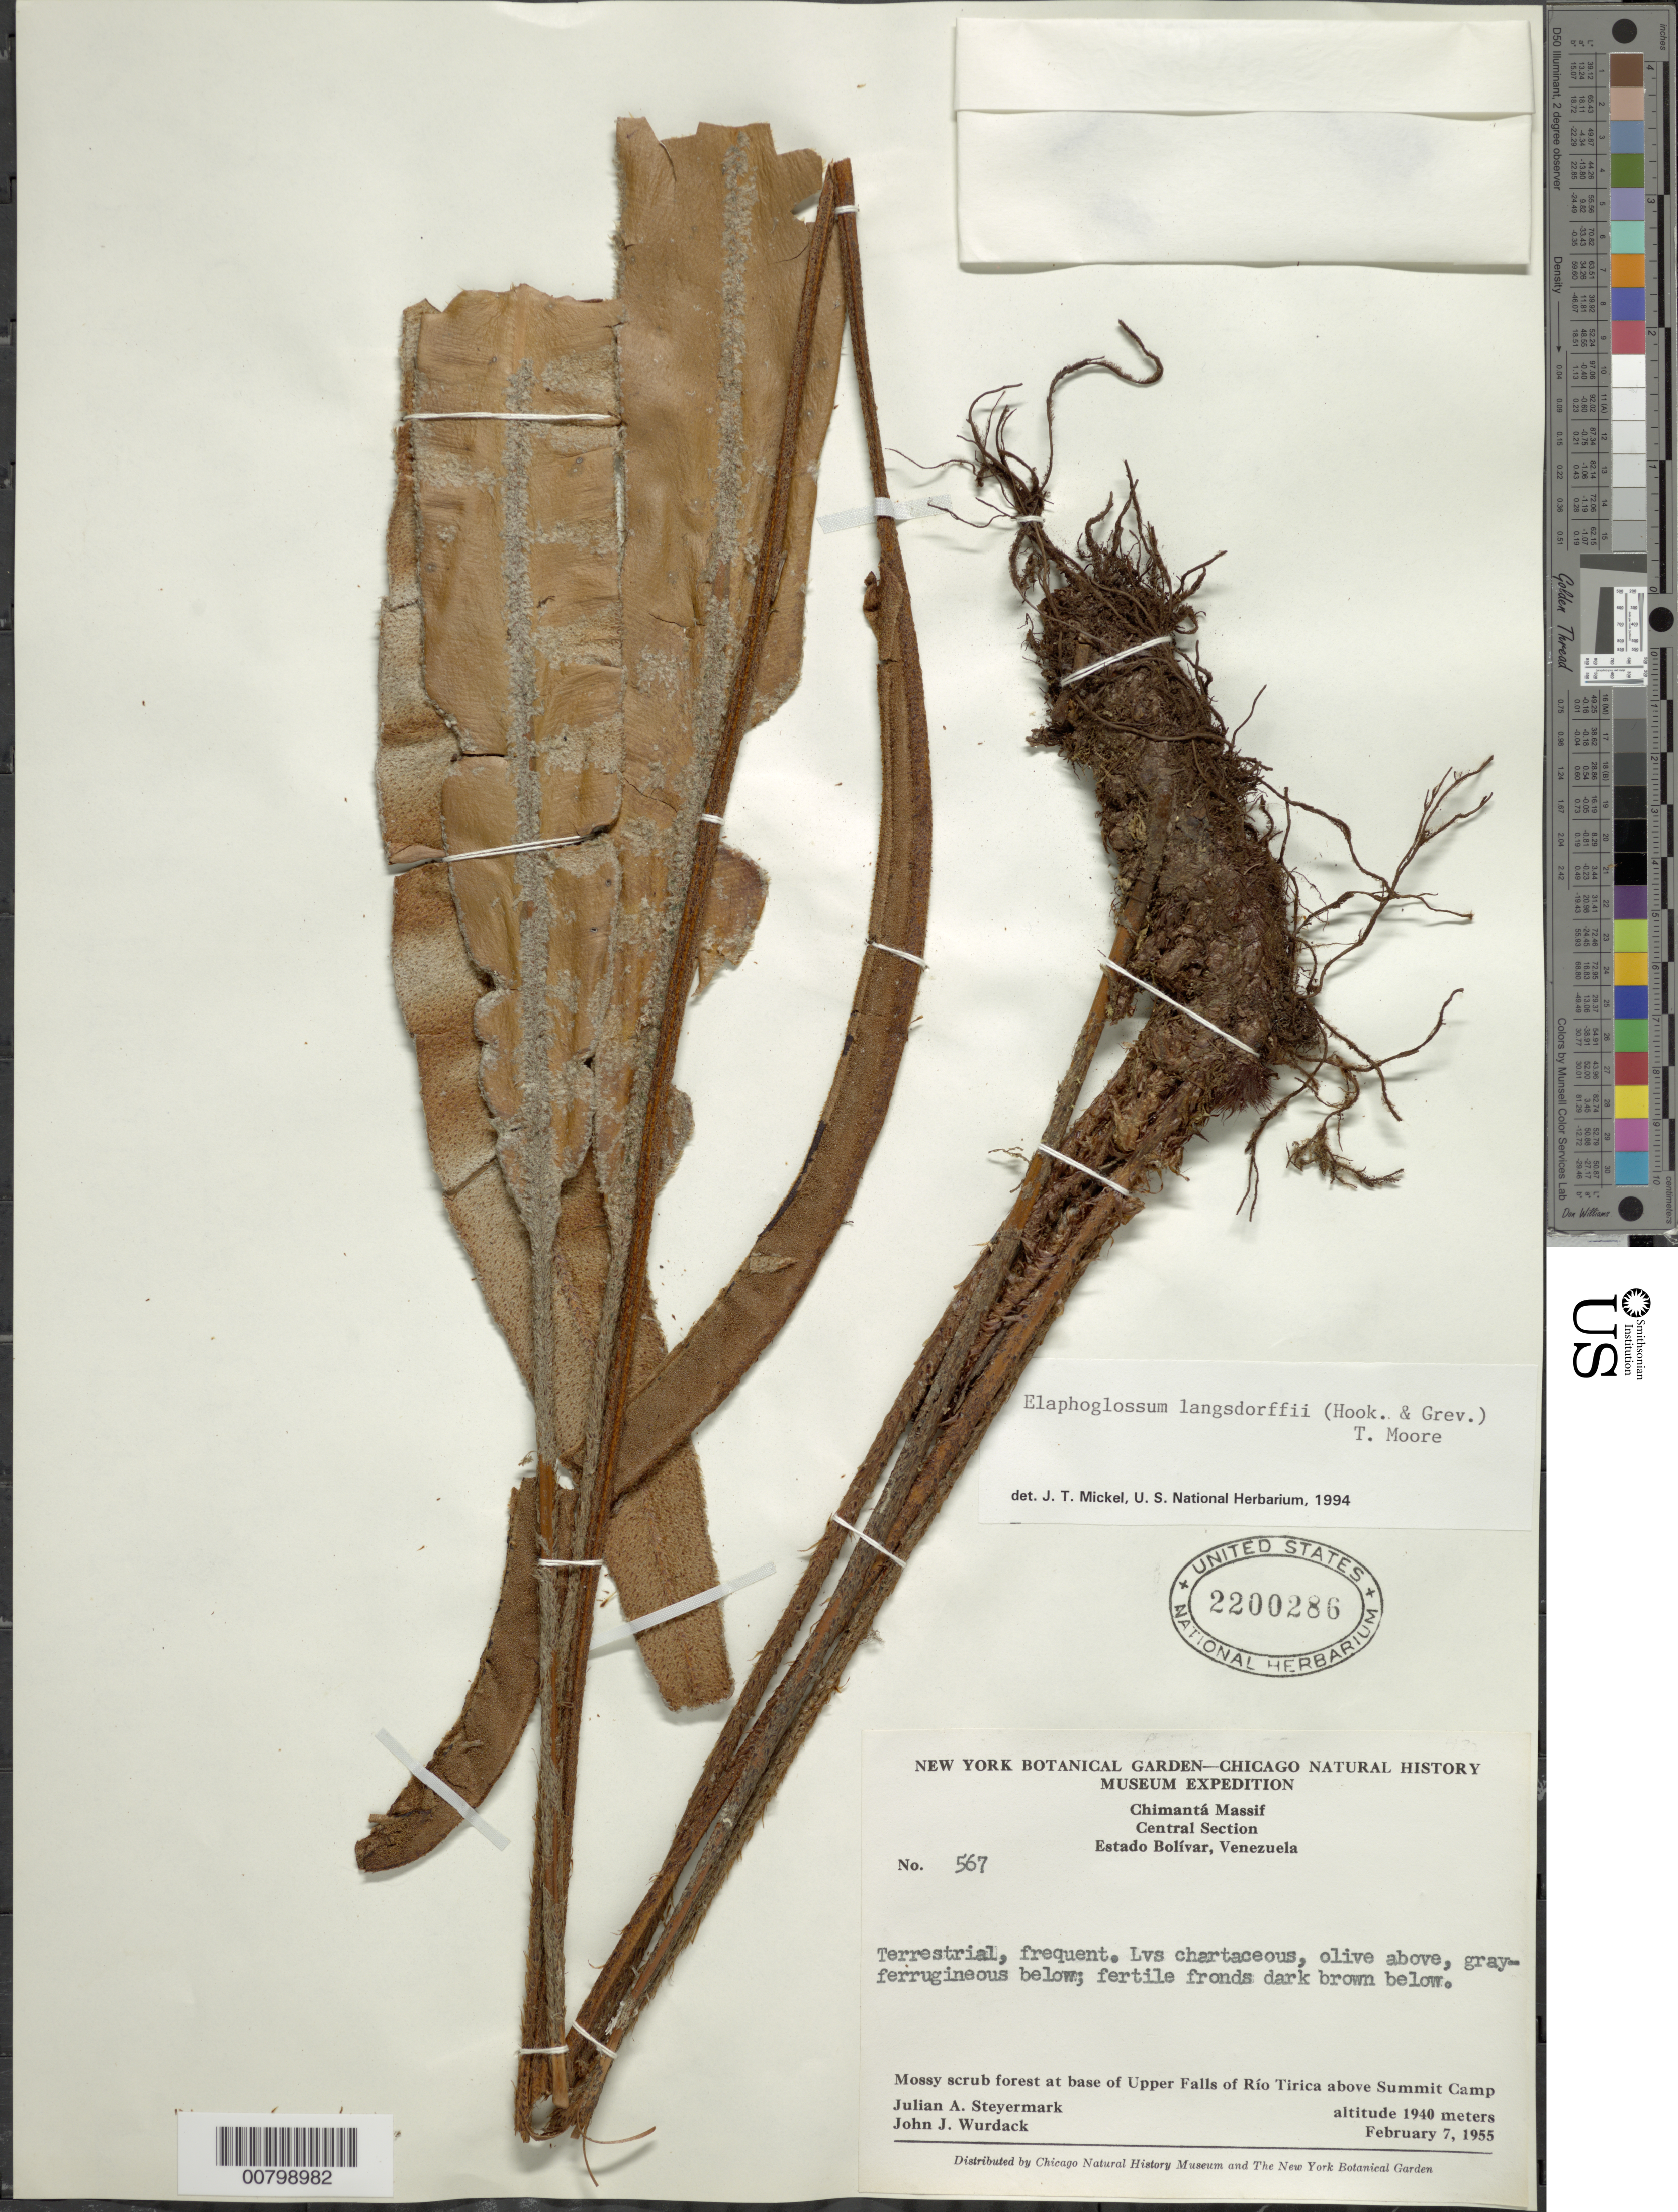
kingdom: Plantae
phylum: Tracheophyta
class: Polypodiopsida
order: Polypodiales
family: Dryopteridaceae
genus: Elaphoglossum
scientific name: Elaphoglossum langsdorffii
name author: (Hook. & Grev.) T. Moore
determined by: Mickel, J. T., (NY), New York Botanical Garden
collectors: J. Steyermark & J. J. Wurdack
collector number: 55 567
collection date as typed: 7-Feb-55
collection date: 1955-02-07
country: Venezuela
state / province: Bolívar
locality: Chimantá Massif, Upper Falls of Río Tirica above Summit Camp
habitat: Mossy scrub forest at base of falls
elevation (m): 1940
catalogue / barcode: US 2200286